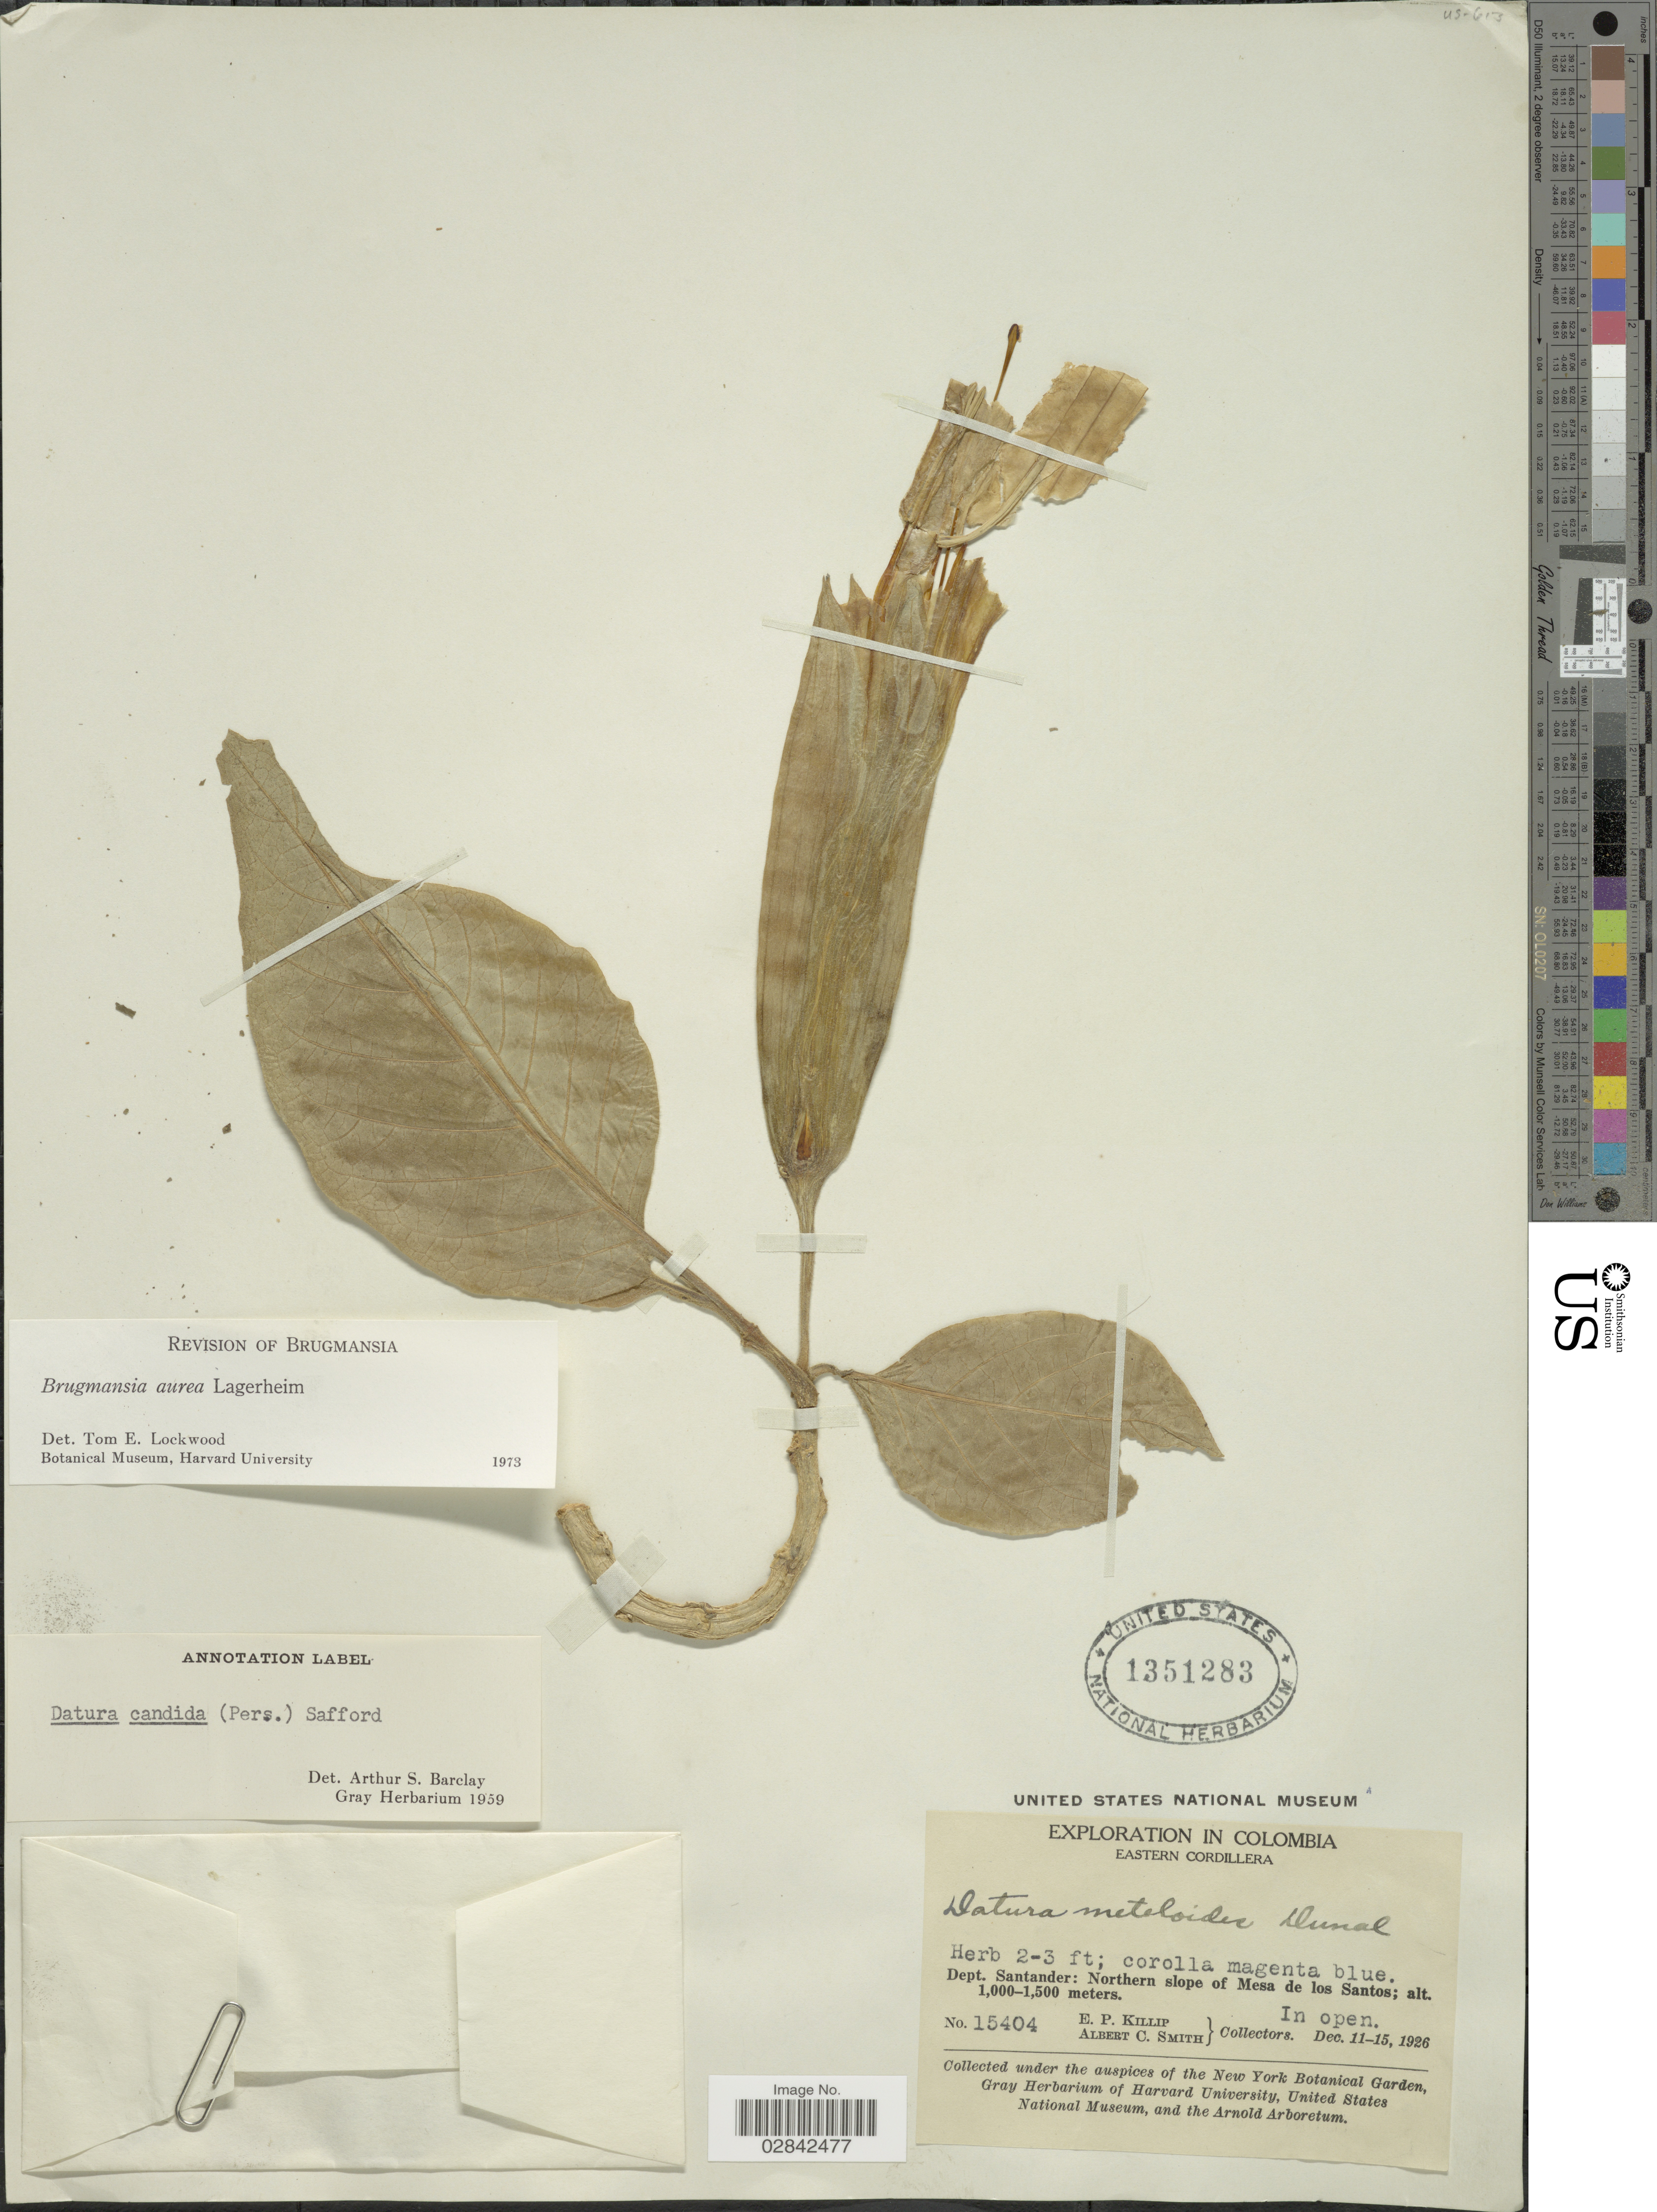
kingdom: Plantae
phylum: Tracheophyta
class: Magnoliopsida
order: Solanales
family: Solanaceae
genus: Brugmansia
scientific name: Brugmansia aurea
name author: Lagerh.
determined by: Lockwood, T. E.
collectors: E. P. Killip & A. C. Smith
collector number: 15404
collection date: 1926-12-11/1926-12-15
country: Colombia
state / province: Santander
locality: Eastern Cordillera, Dept. Santander: Northern slope of Mesa de los Santos.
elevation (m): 1000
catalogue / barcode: US 1351283